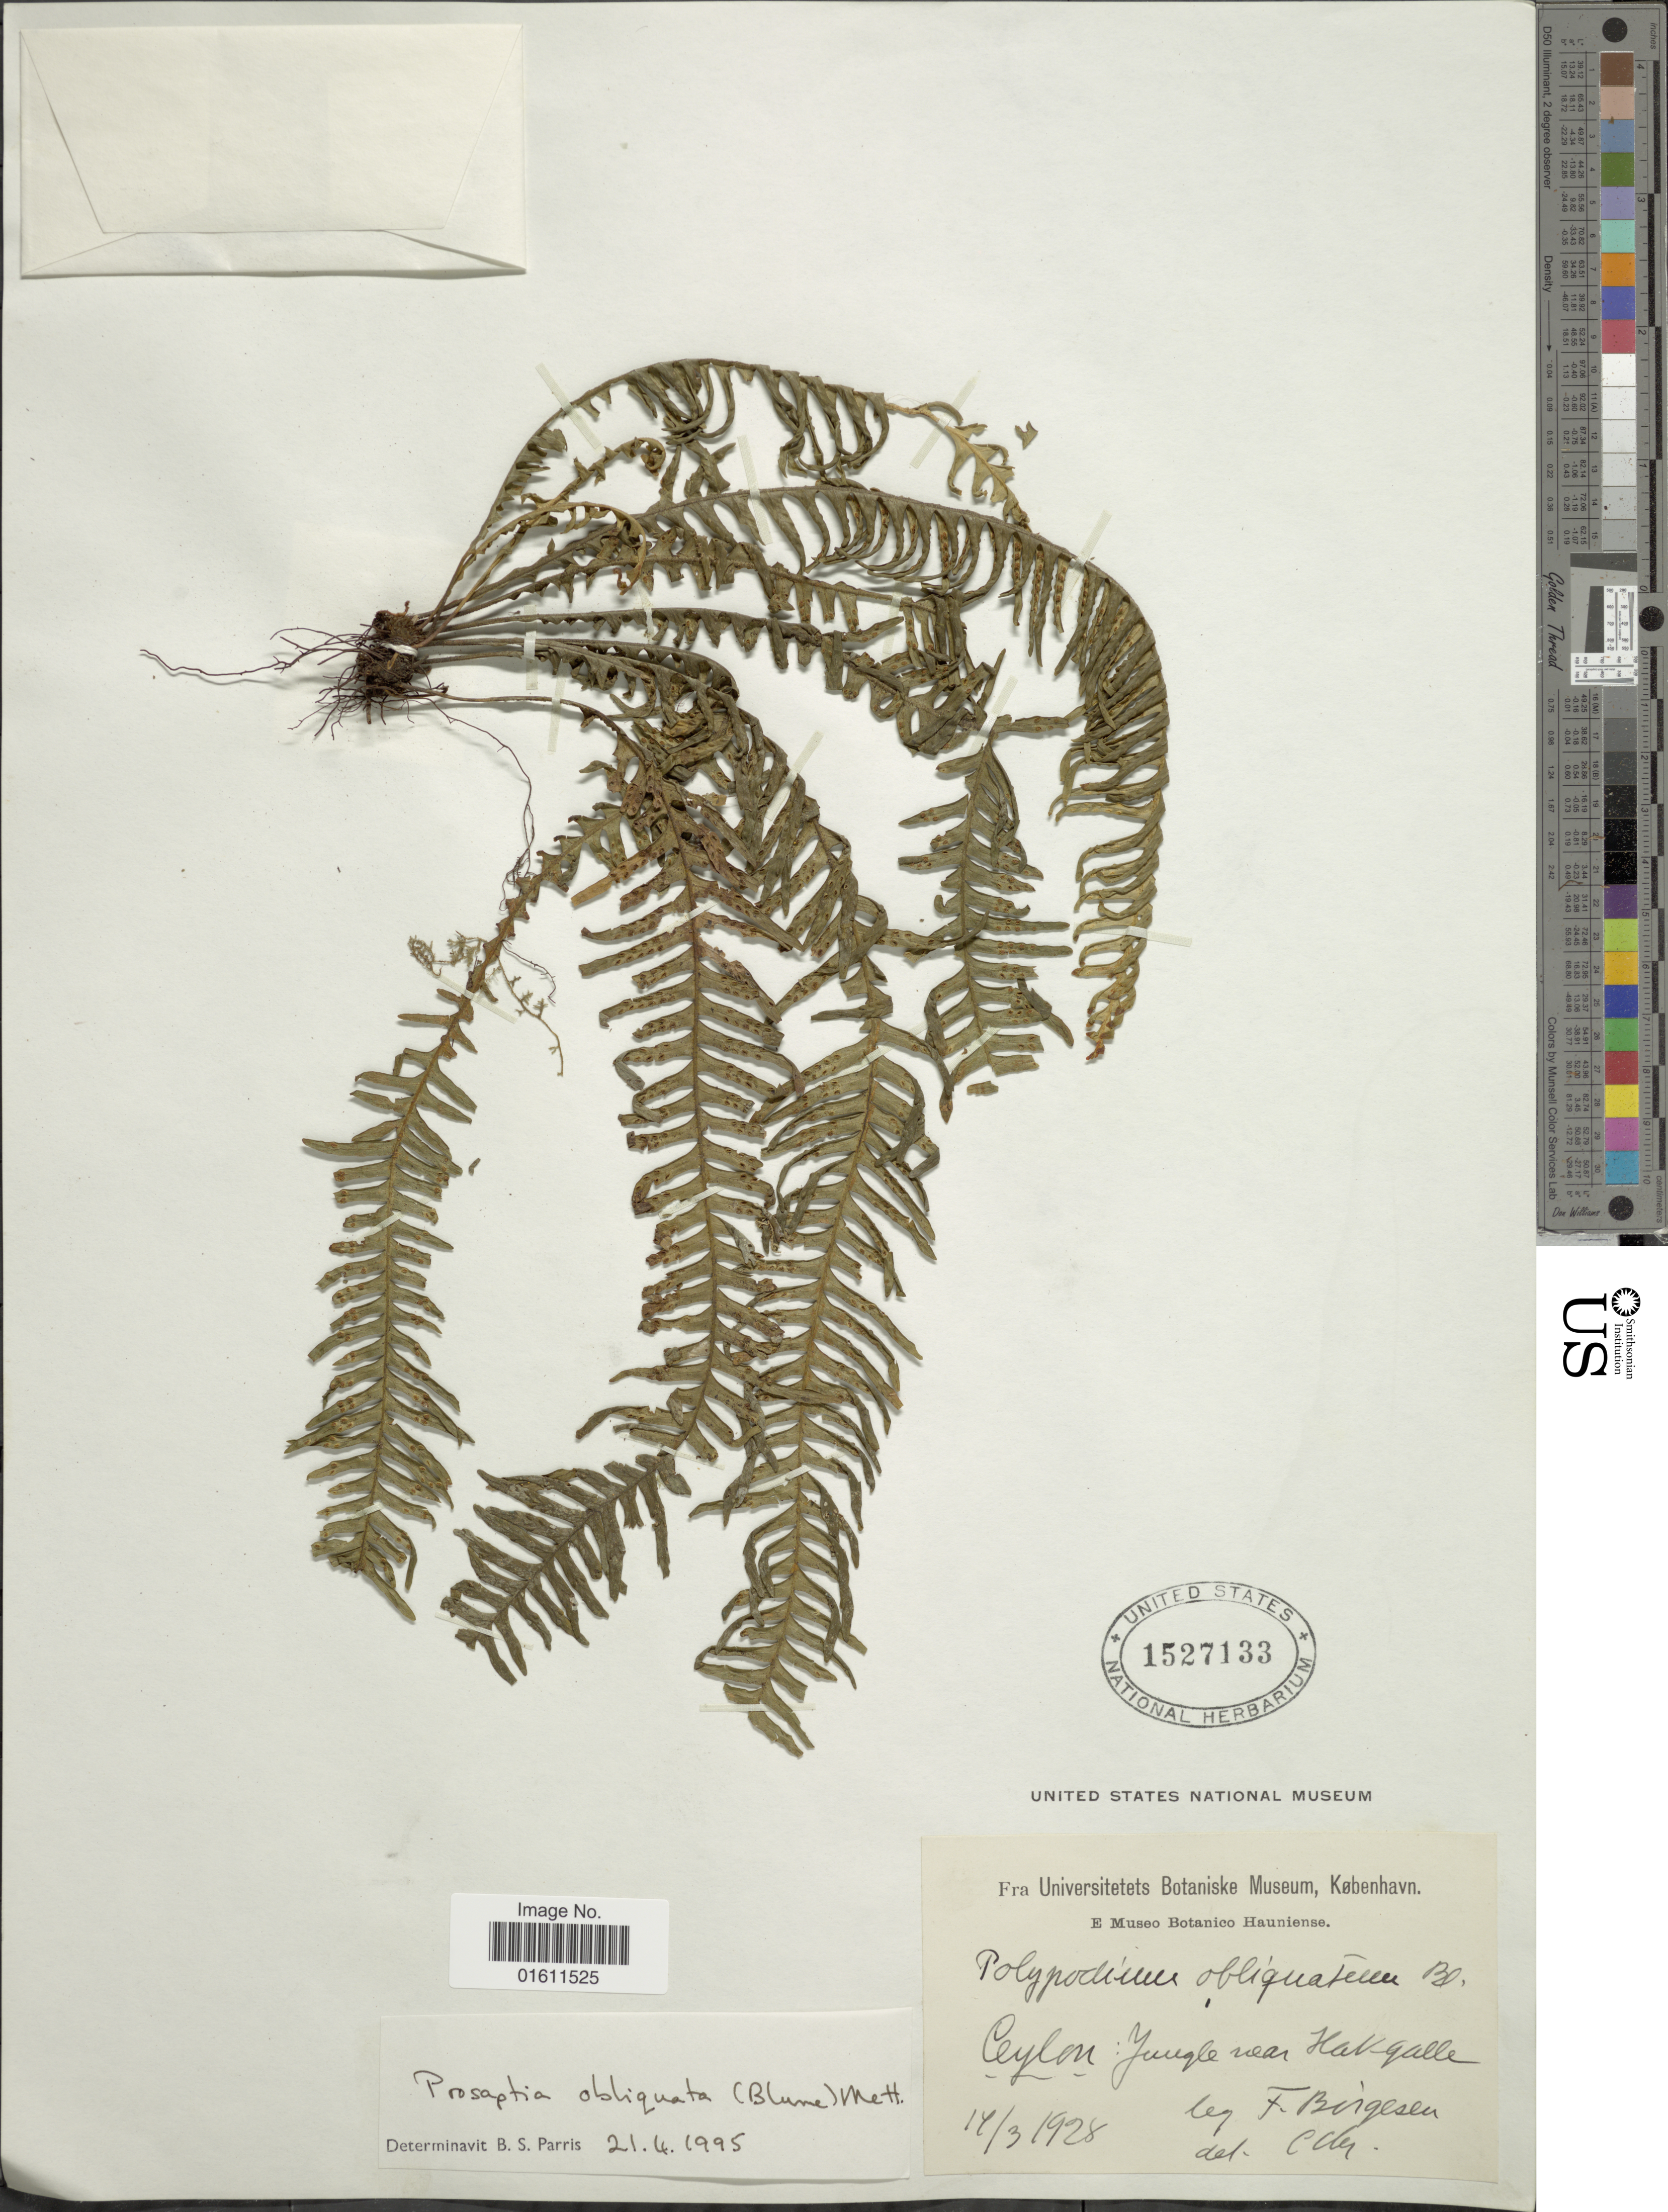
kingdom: Plantae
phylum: Tracheophyta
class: Polypodiopsida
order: Polypodiales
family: Polypodiaceae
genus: Prosaptia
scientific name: Prosaptia obliquata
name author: (Blume) Mett.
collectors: F. C. Børgesen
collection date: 1928-03-14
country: Sri Lanka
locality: Ceylon: Jungle near Kakgalle.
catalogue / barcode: US 1527133